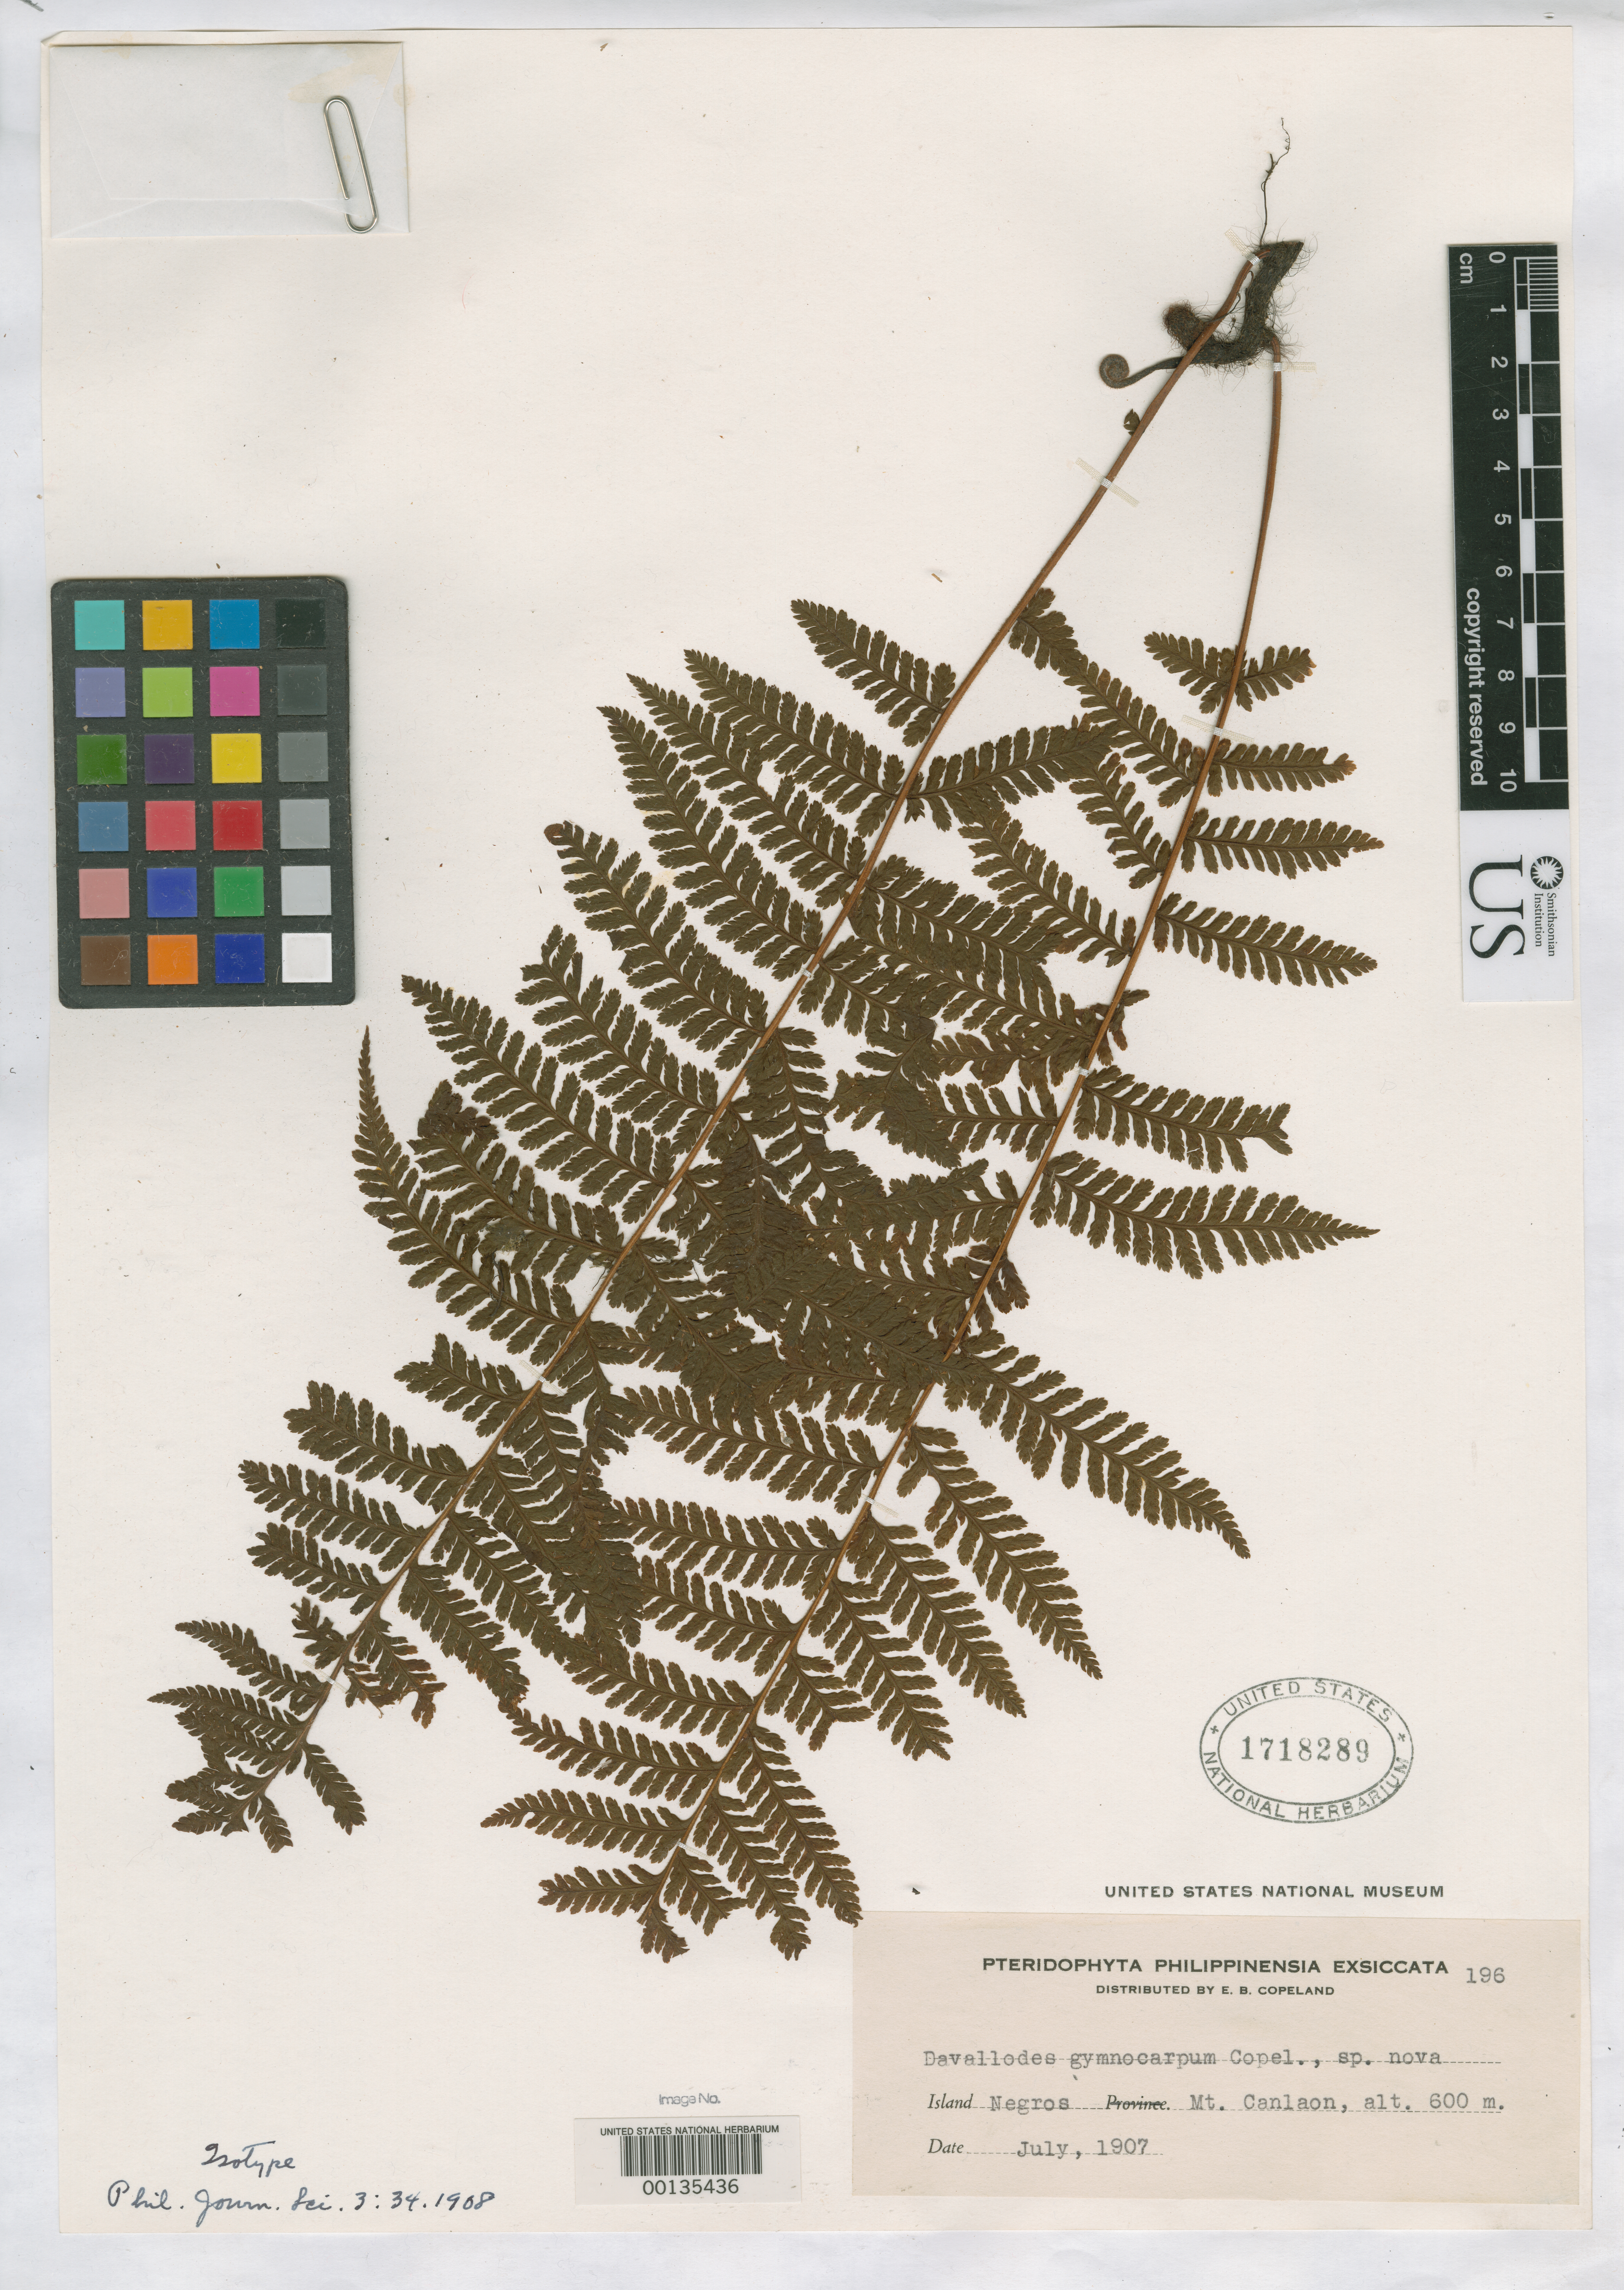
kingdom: Plantae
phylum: Tracheophyta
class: Polypodiopsida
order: Polypodiales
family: Davalliaceae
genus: Davallodes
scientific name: Davallodes gymnocarpum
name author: Copel.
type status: Type Collection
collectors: E. B. Copeland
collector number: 196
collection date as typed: Jul 1907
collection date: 1907-07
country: Philippines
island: Negros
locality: Mt. Canlaon.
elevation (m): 600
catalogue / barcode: US 1718289